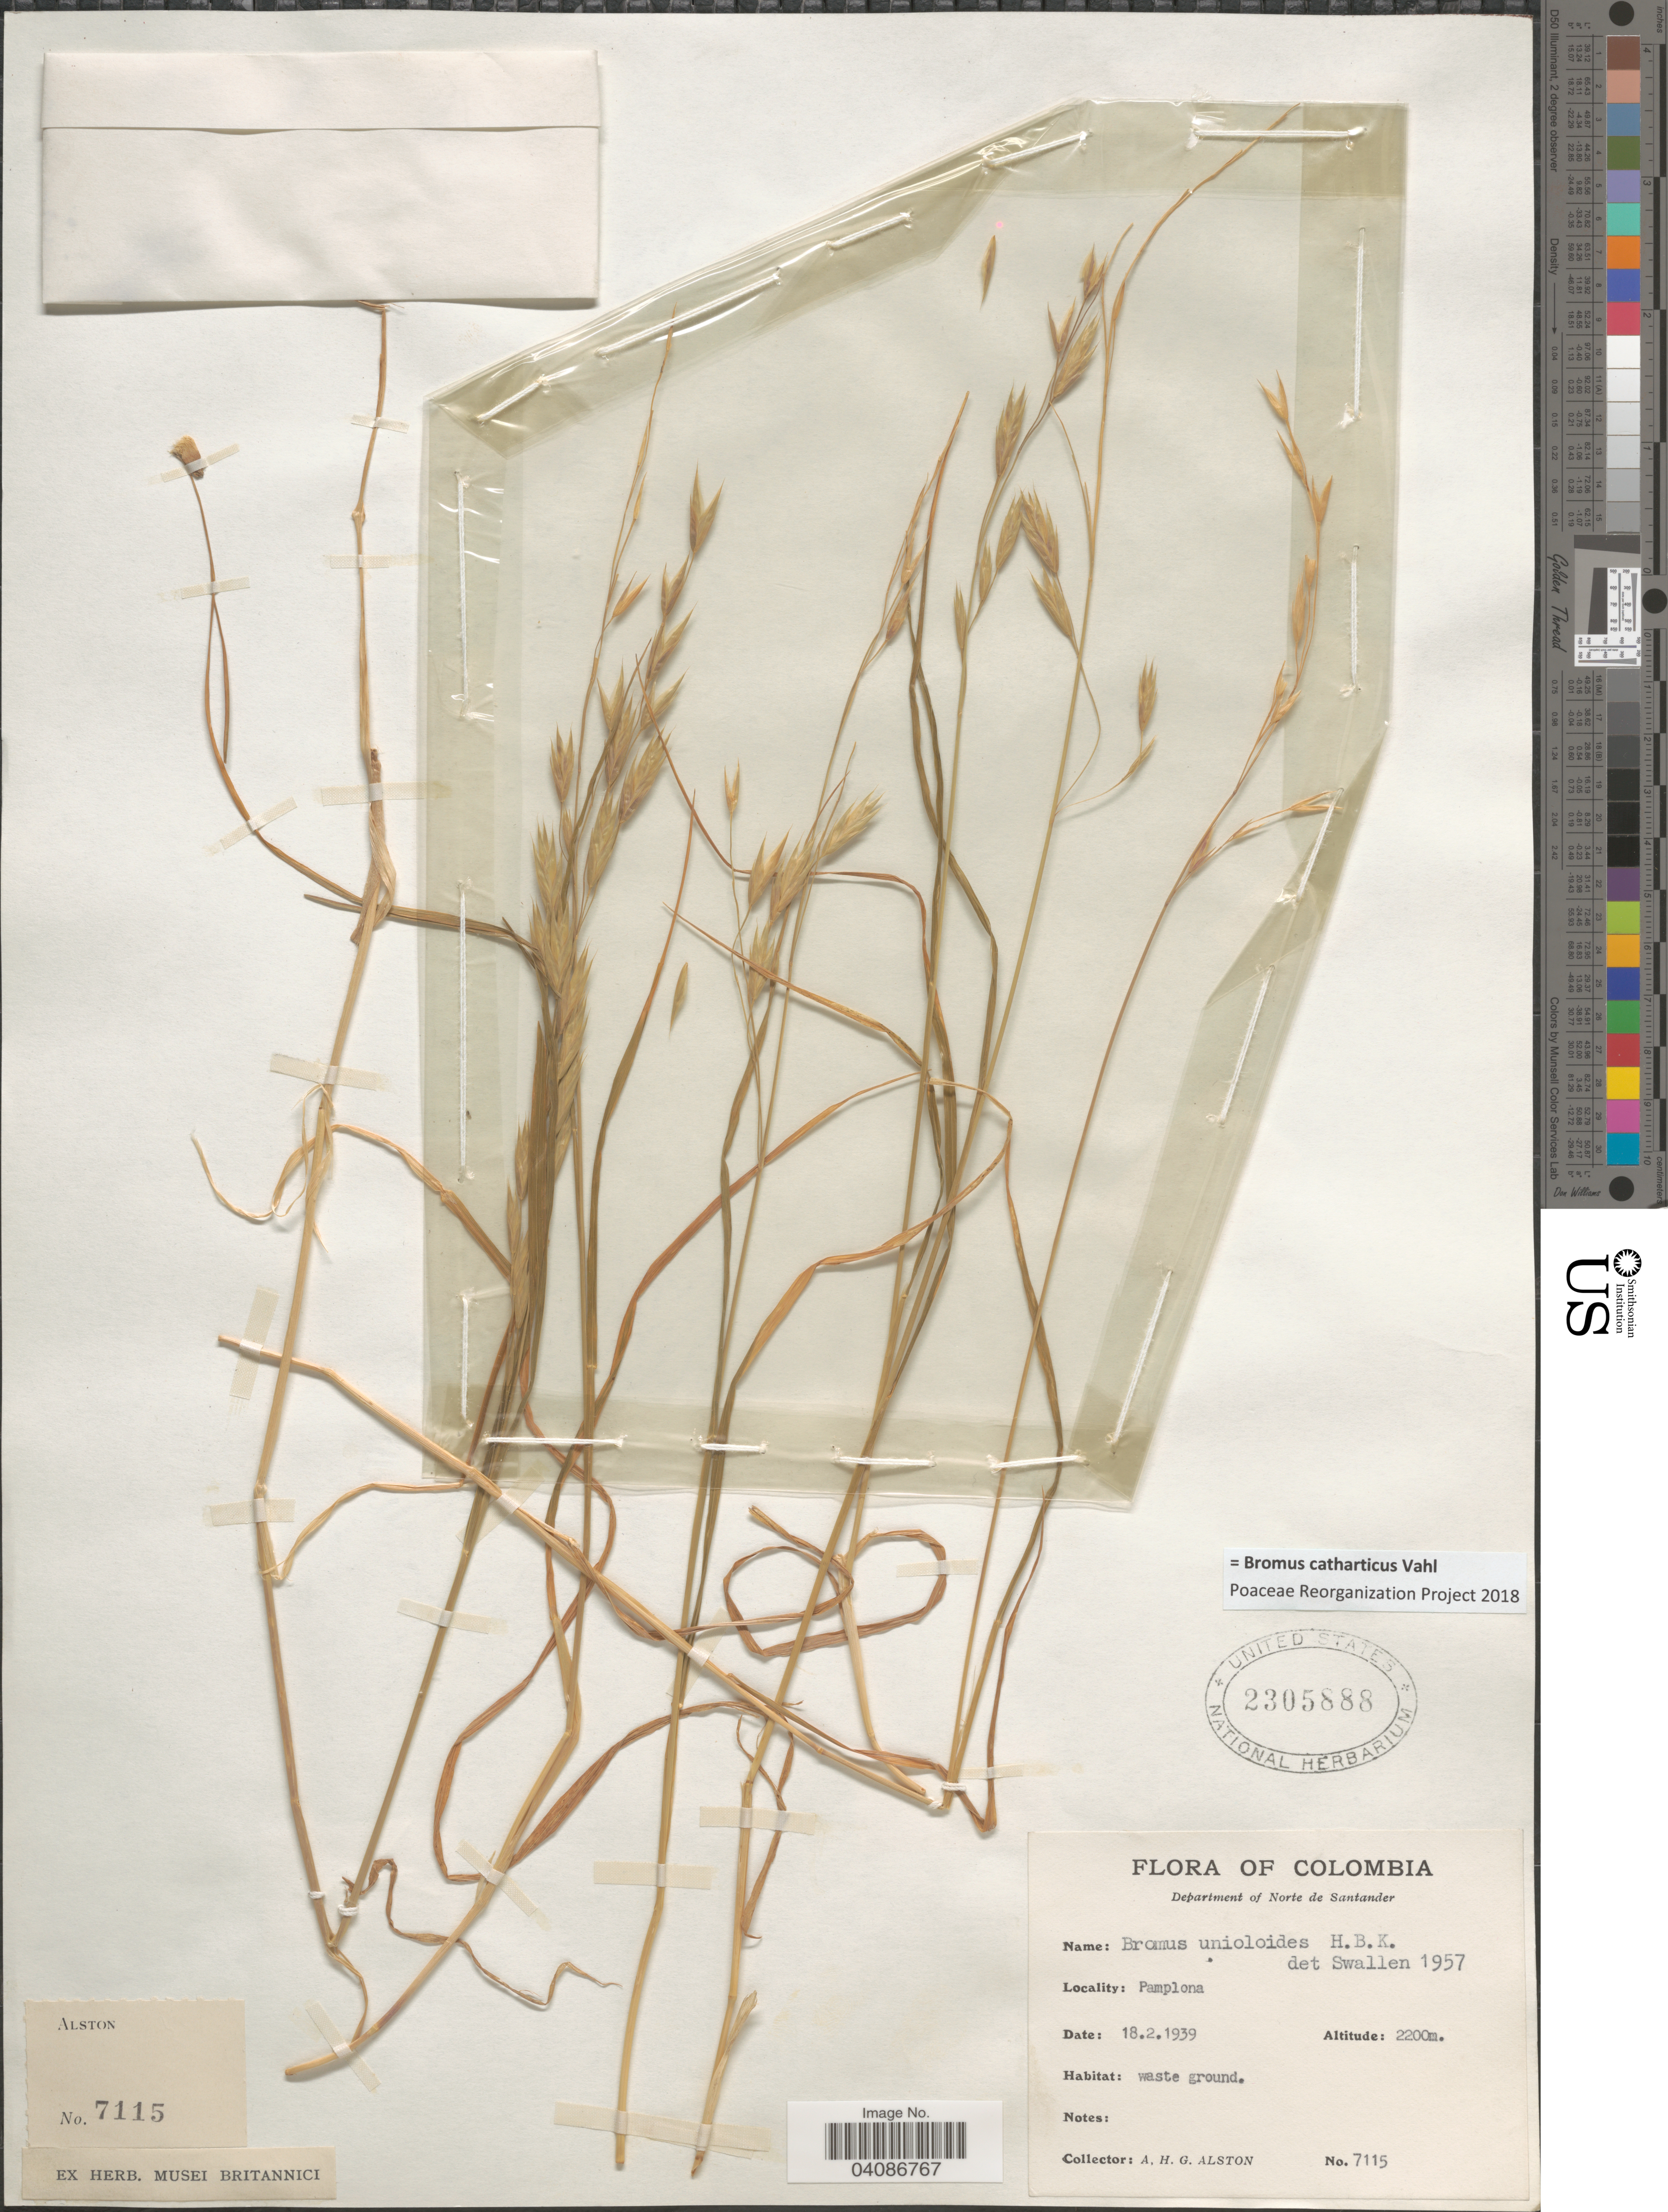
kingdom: Plantae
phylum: Tracheophyta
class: Liliopsida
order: Poales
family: Poaceae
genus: Bromus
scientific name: Bromus catharticus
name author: Vahl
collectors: A. H. Alston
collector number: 7115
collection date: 1939-02-18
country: Colombia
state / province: Norte de Santander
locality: Department of Norte de Santander. Pamplona.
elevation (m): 2200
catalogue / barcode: US 2305888